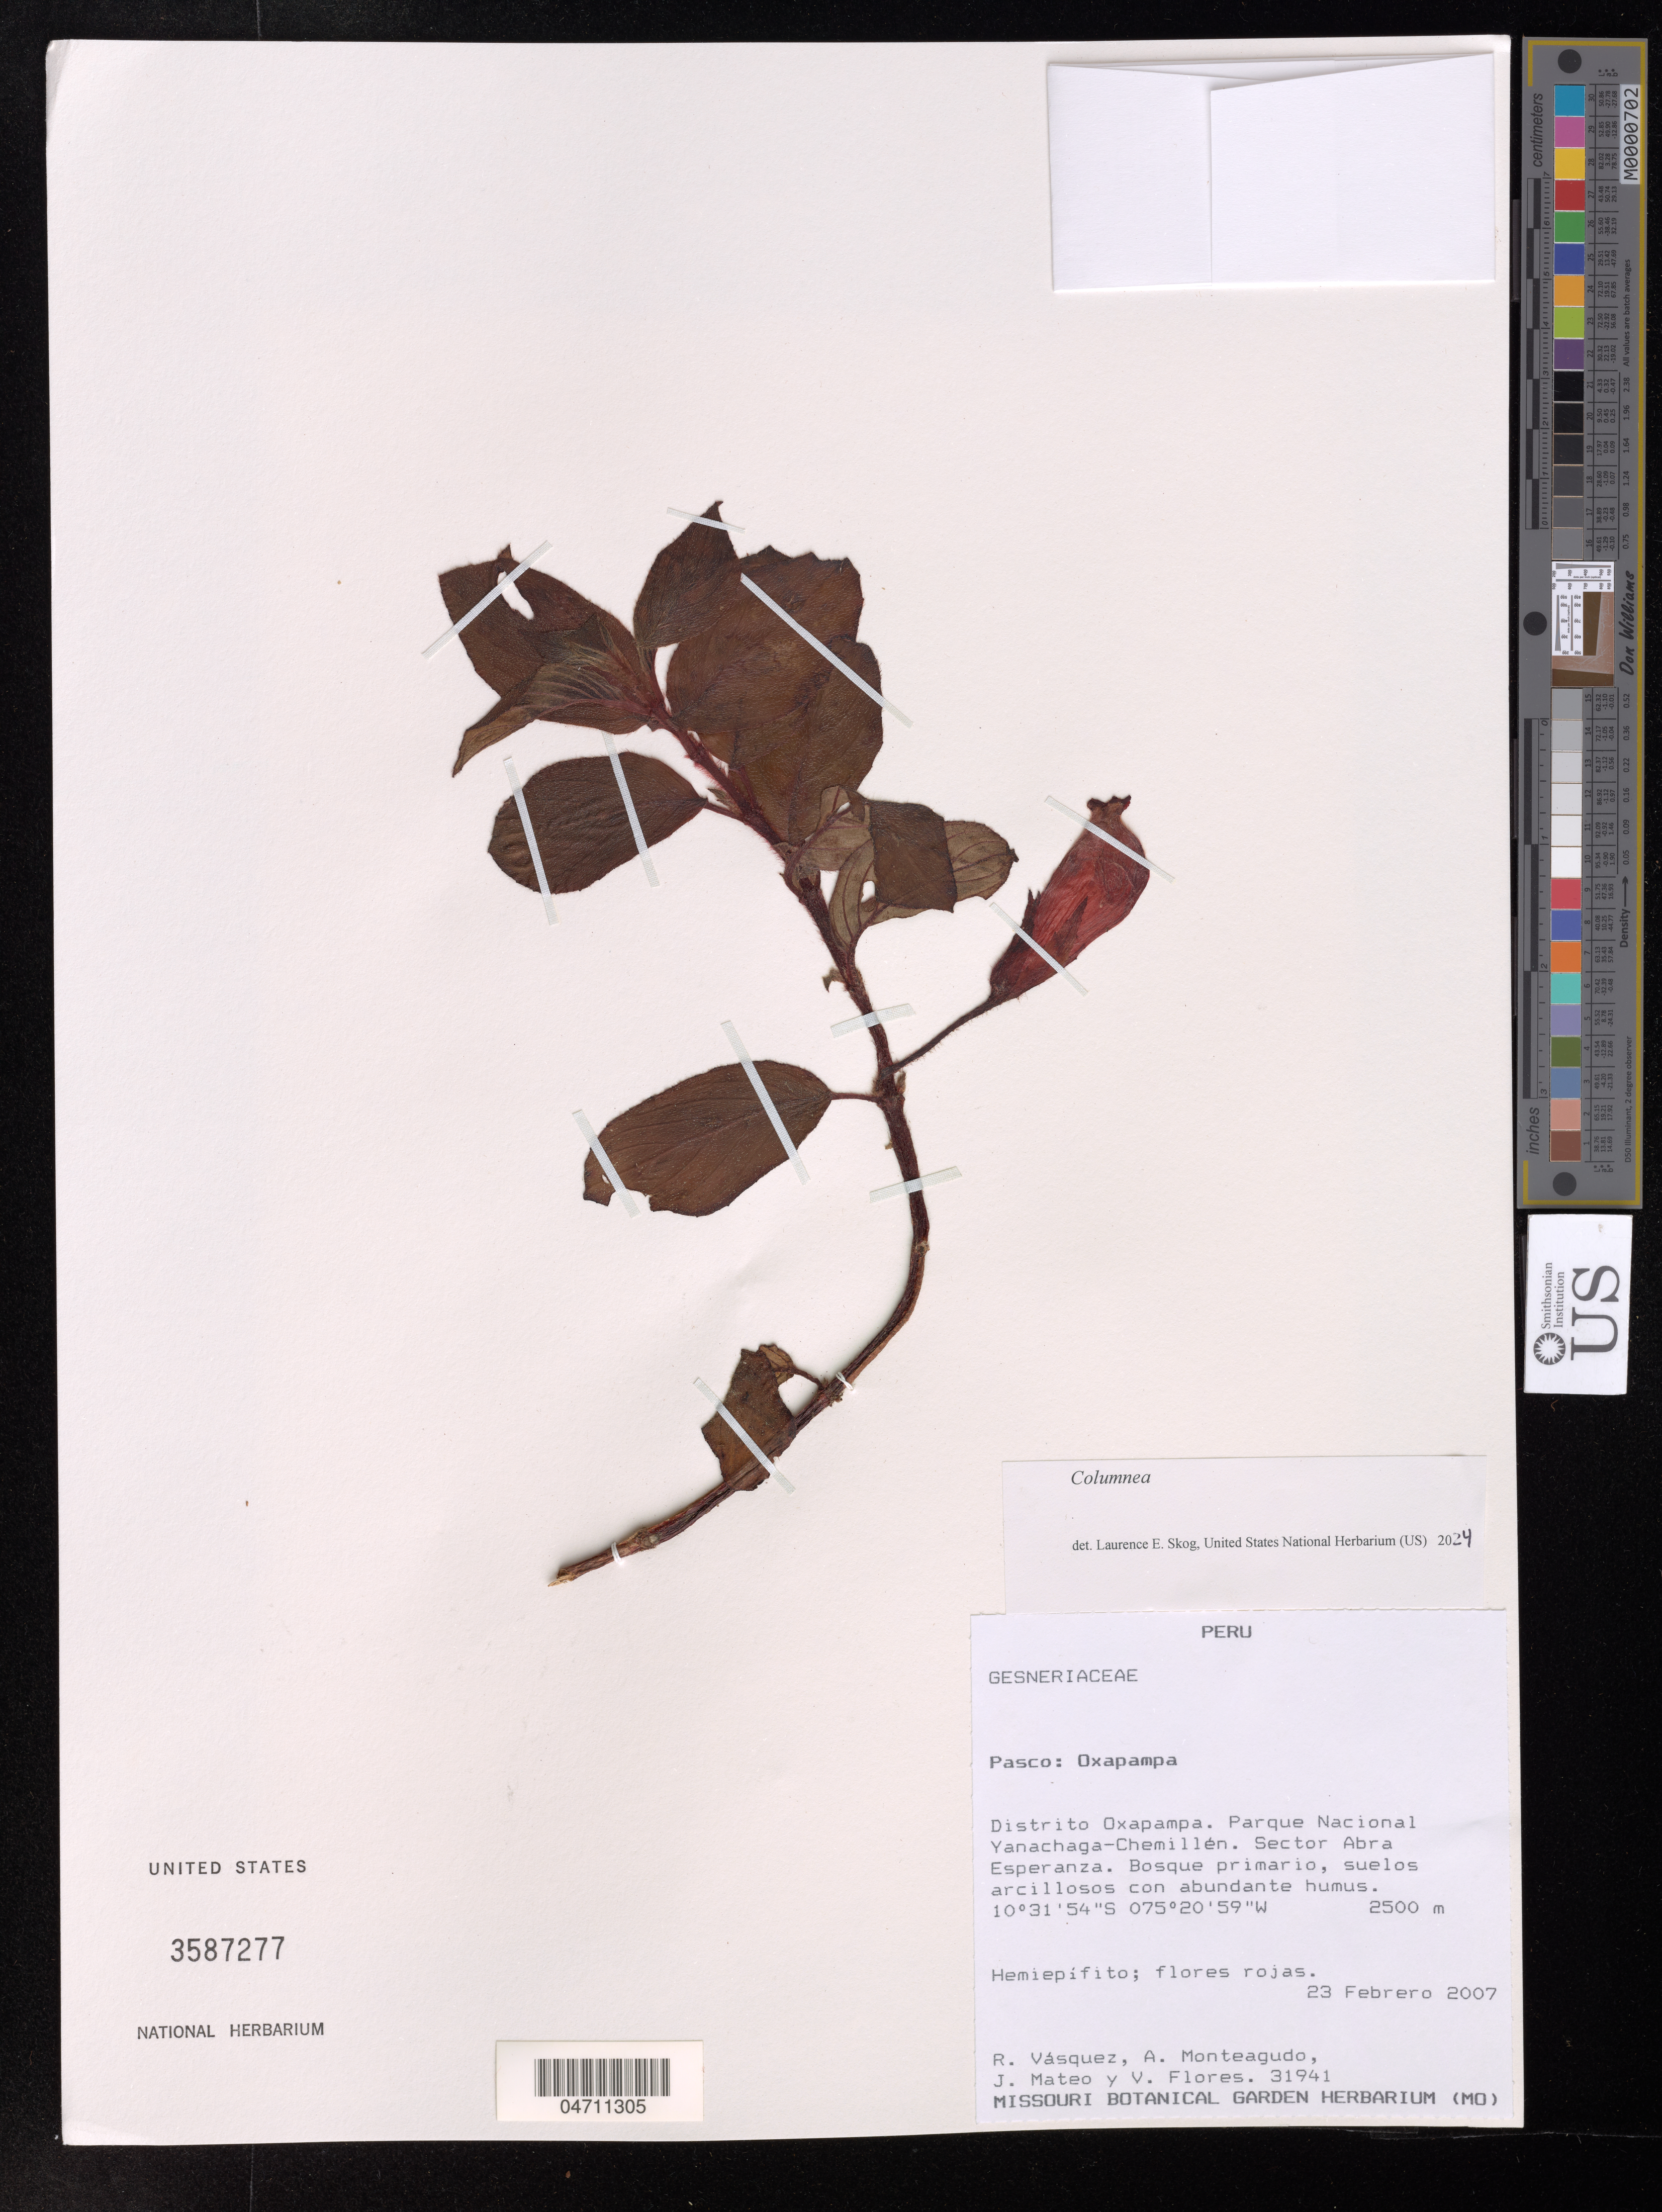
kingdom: Plantae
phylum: Tracheophyta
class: Magnoliopsida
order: Lamiales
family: Gesneriaceae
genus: Columnea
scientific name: Columnea yanachagaensis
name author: R. Rojas et al.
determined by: Skog, Laurence E.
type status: Isotype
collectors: R. Vásquez, A. Monteagudo, J. Mateo & V. Flores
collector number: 31941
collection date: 2007-02-23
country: Peru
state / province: Pasco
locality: Oxapampa.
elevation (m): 2500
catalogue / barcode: US 3587277